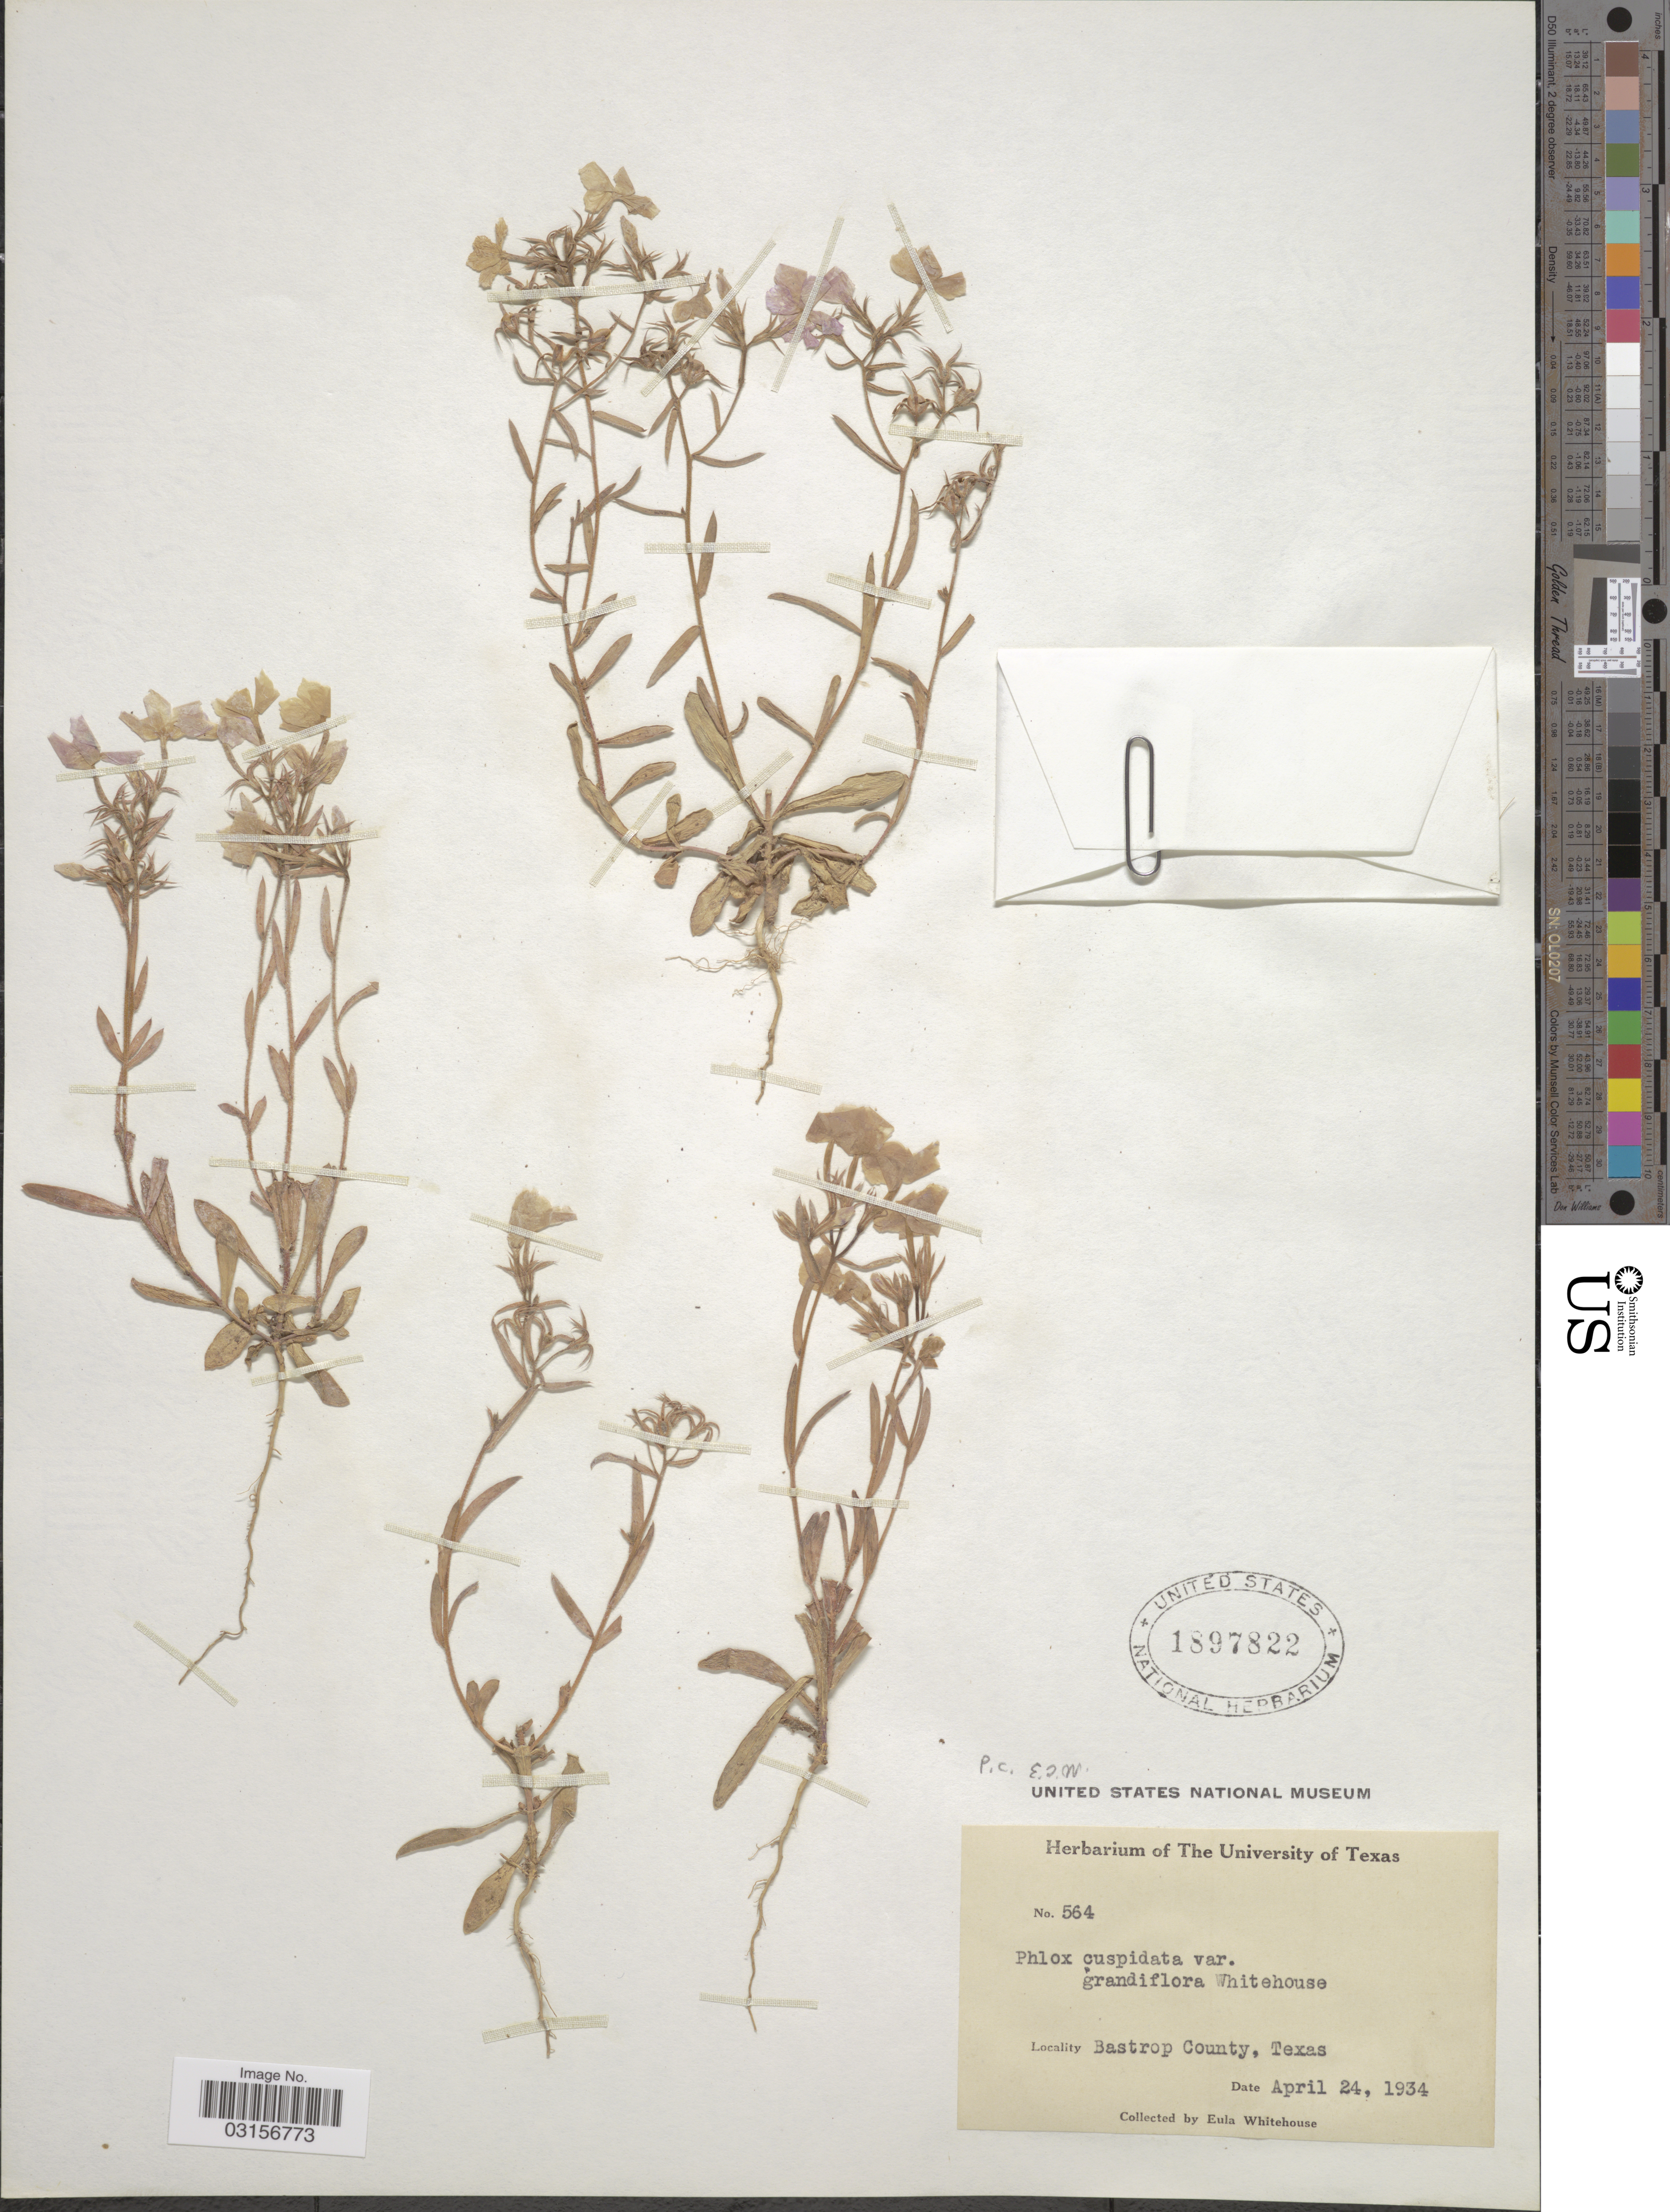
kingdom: Plantae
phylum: Tracheophyta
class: Magnoliopsida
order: Ericales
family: Polemoniaceae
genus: Phlox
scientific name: Phlox cuspidata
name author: Scheele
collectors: E. Whitehouse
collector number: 564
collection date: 1934-04-24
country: United States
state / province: Texas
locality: Bastrop County, Texas.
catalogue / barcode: US 1897822